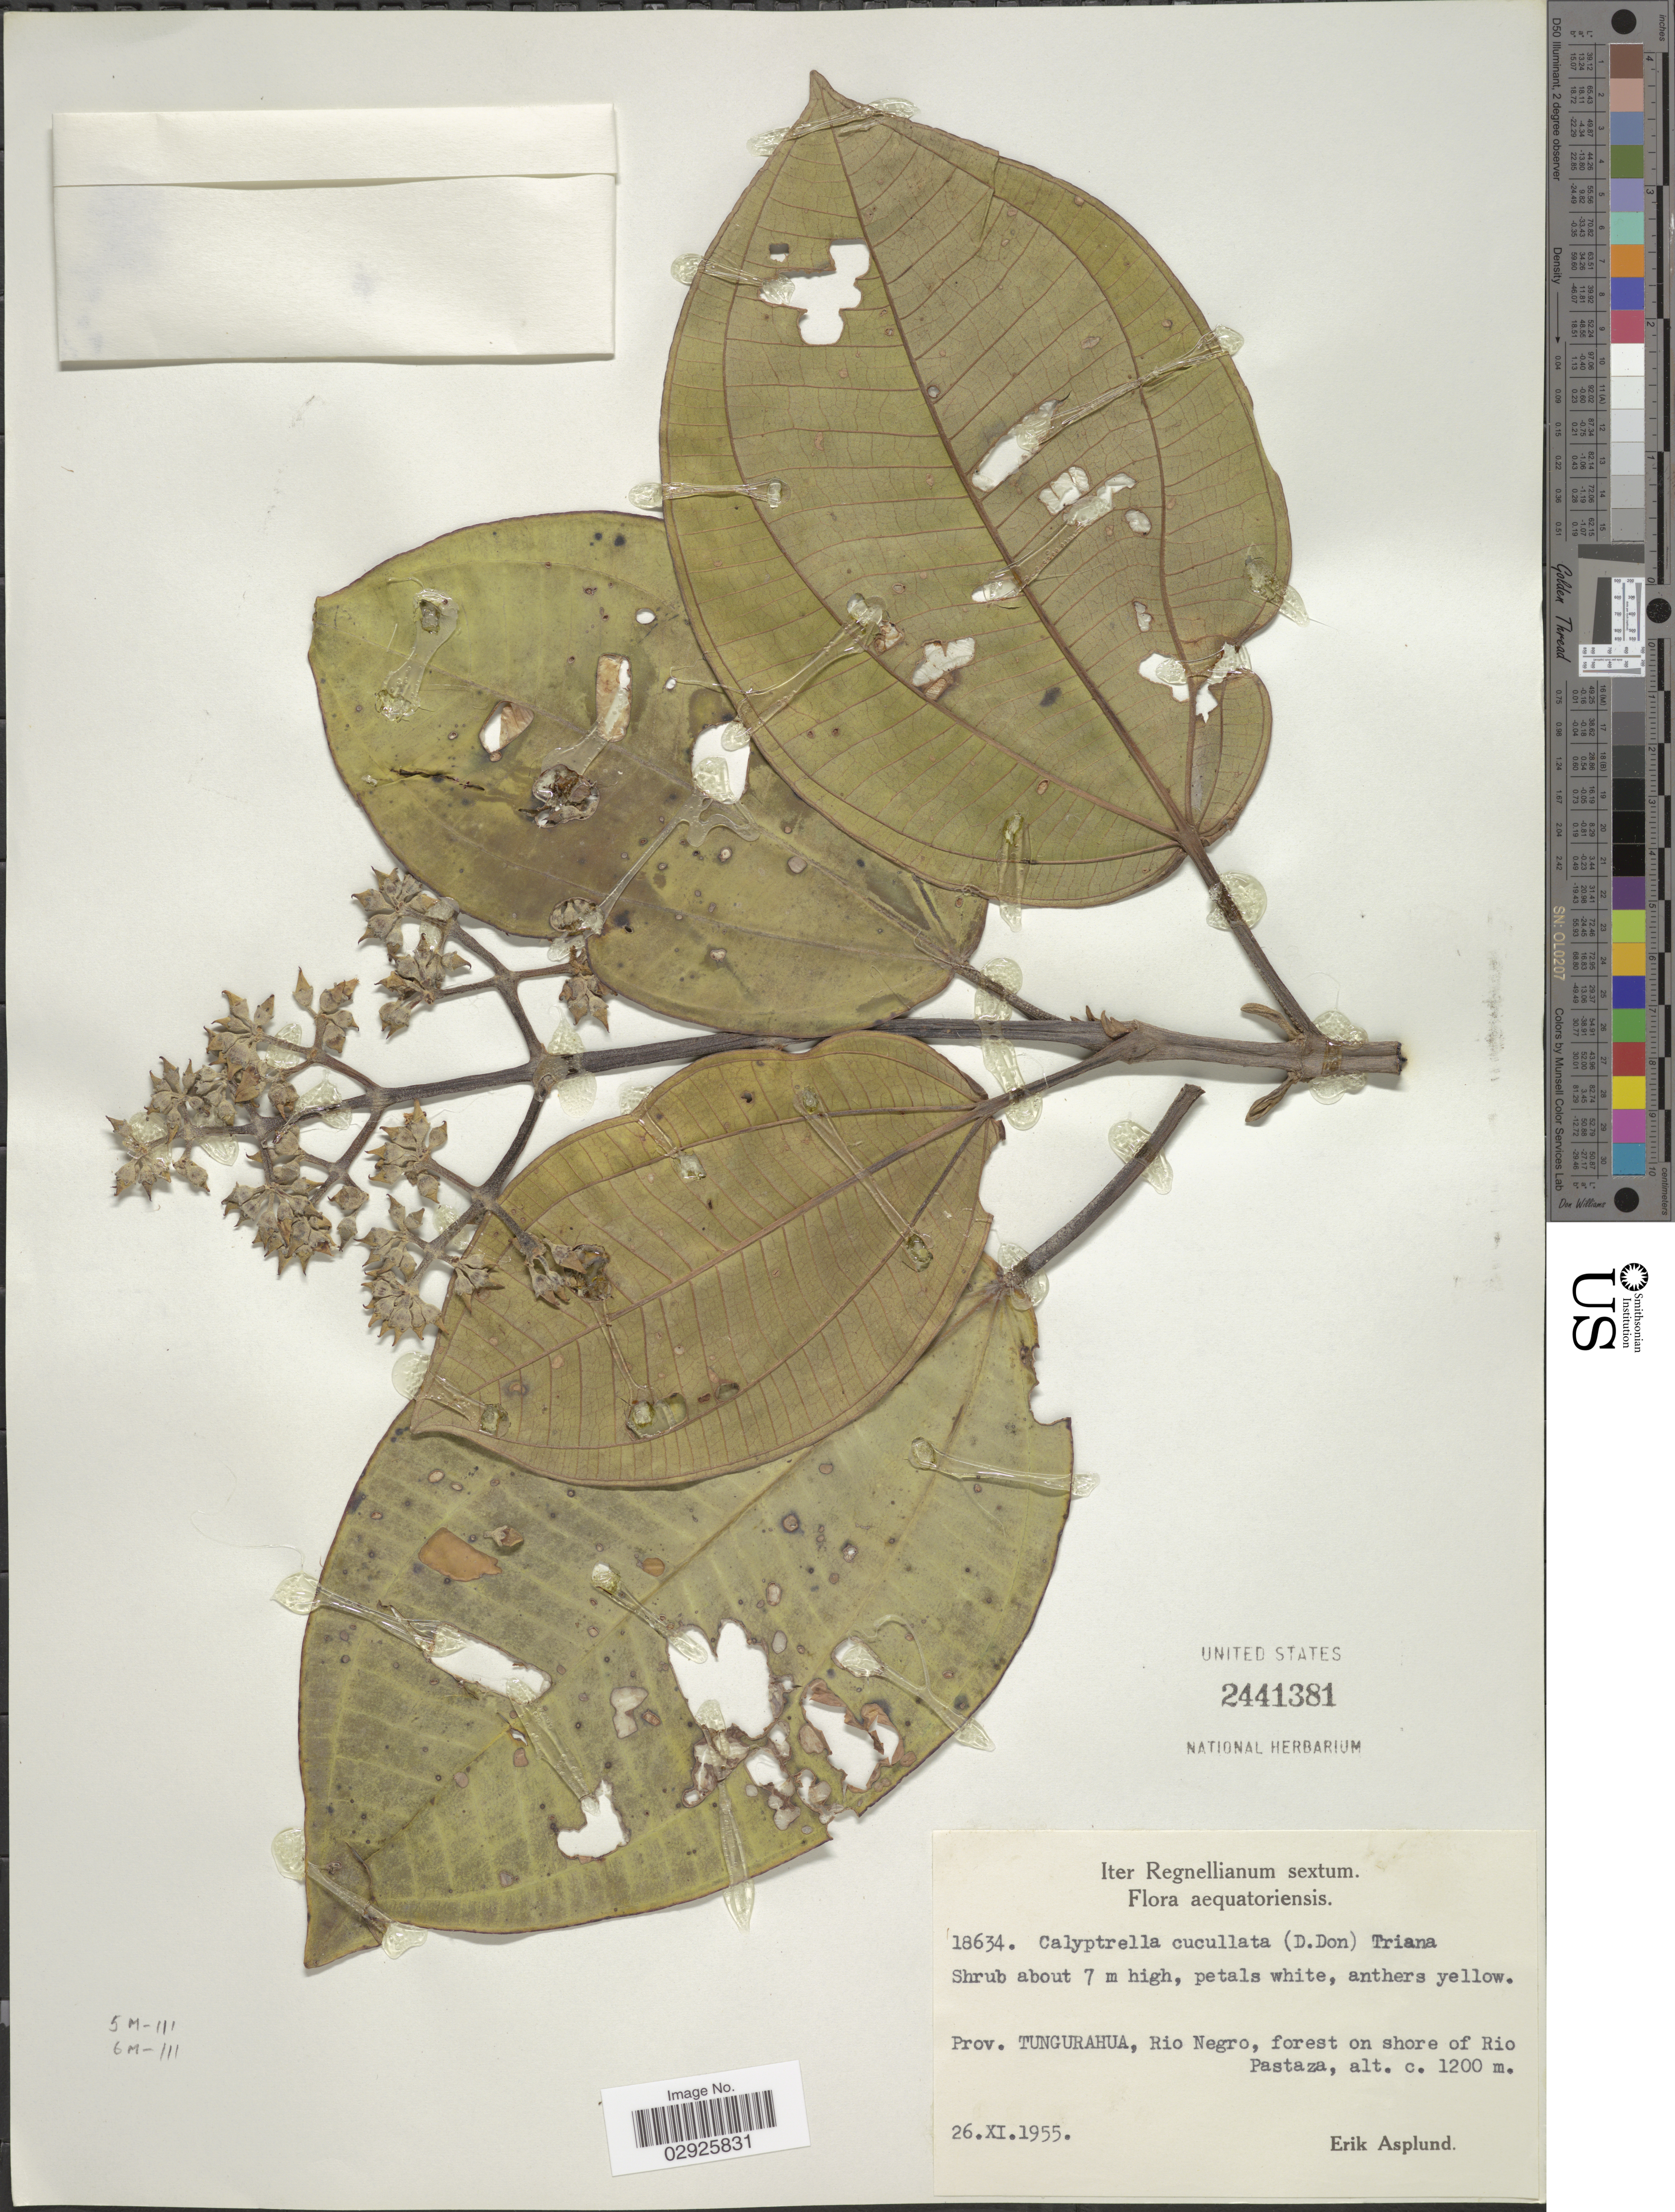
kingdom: Plantae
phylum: Tracheophyta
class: Magnoliopsida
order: Myrtales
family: Melastomataceae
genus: Graffenrieda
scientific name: Graffenrieda cucullata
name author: (Triana) L.O. Williams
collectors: E. Asplund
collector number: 18634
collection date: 1955-11-26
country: Ecuador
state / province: Tungurahua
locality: Rio Negro, forest on shore of Rio Pastaza.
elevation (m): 1200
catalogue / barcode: US 2441381